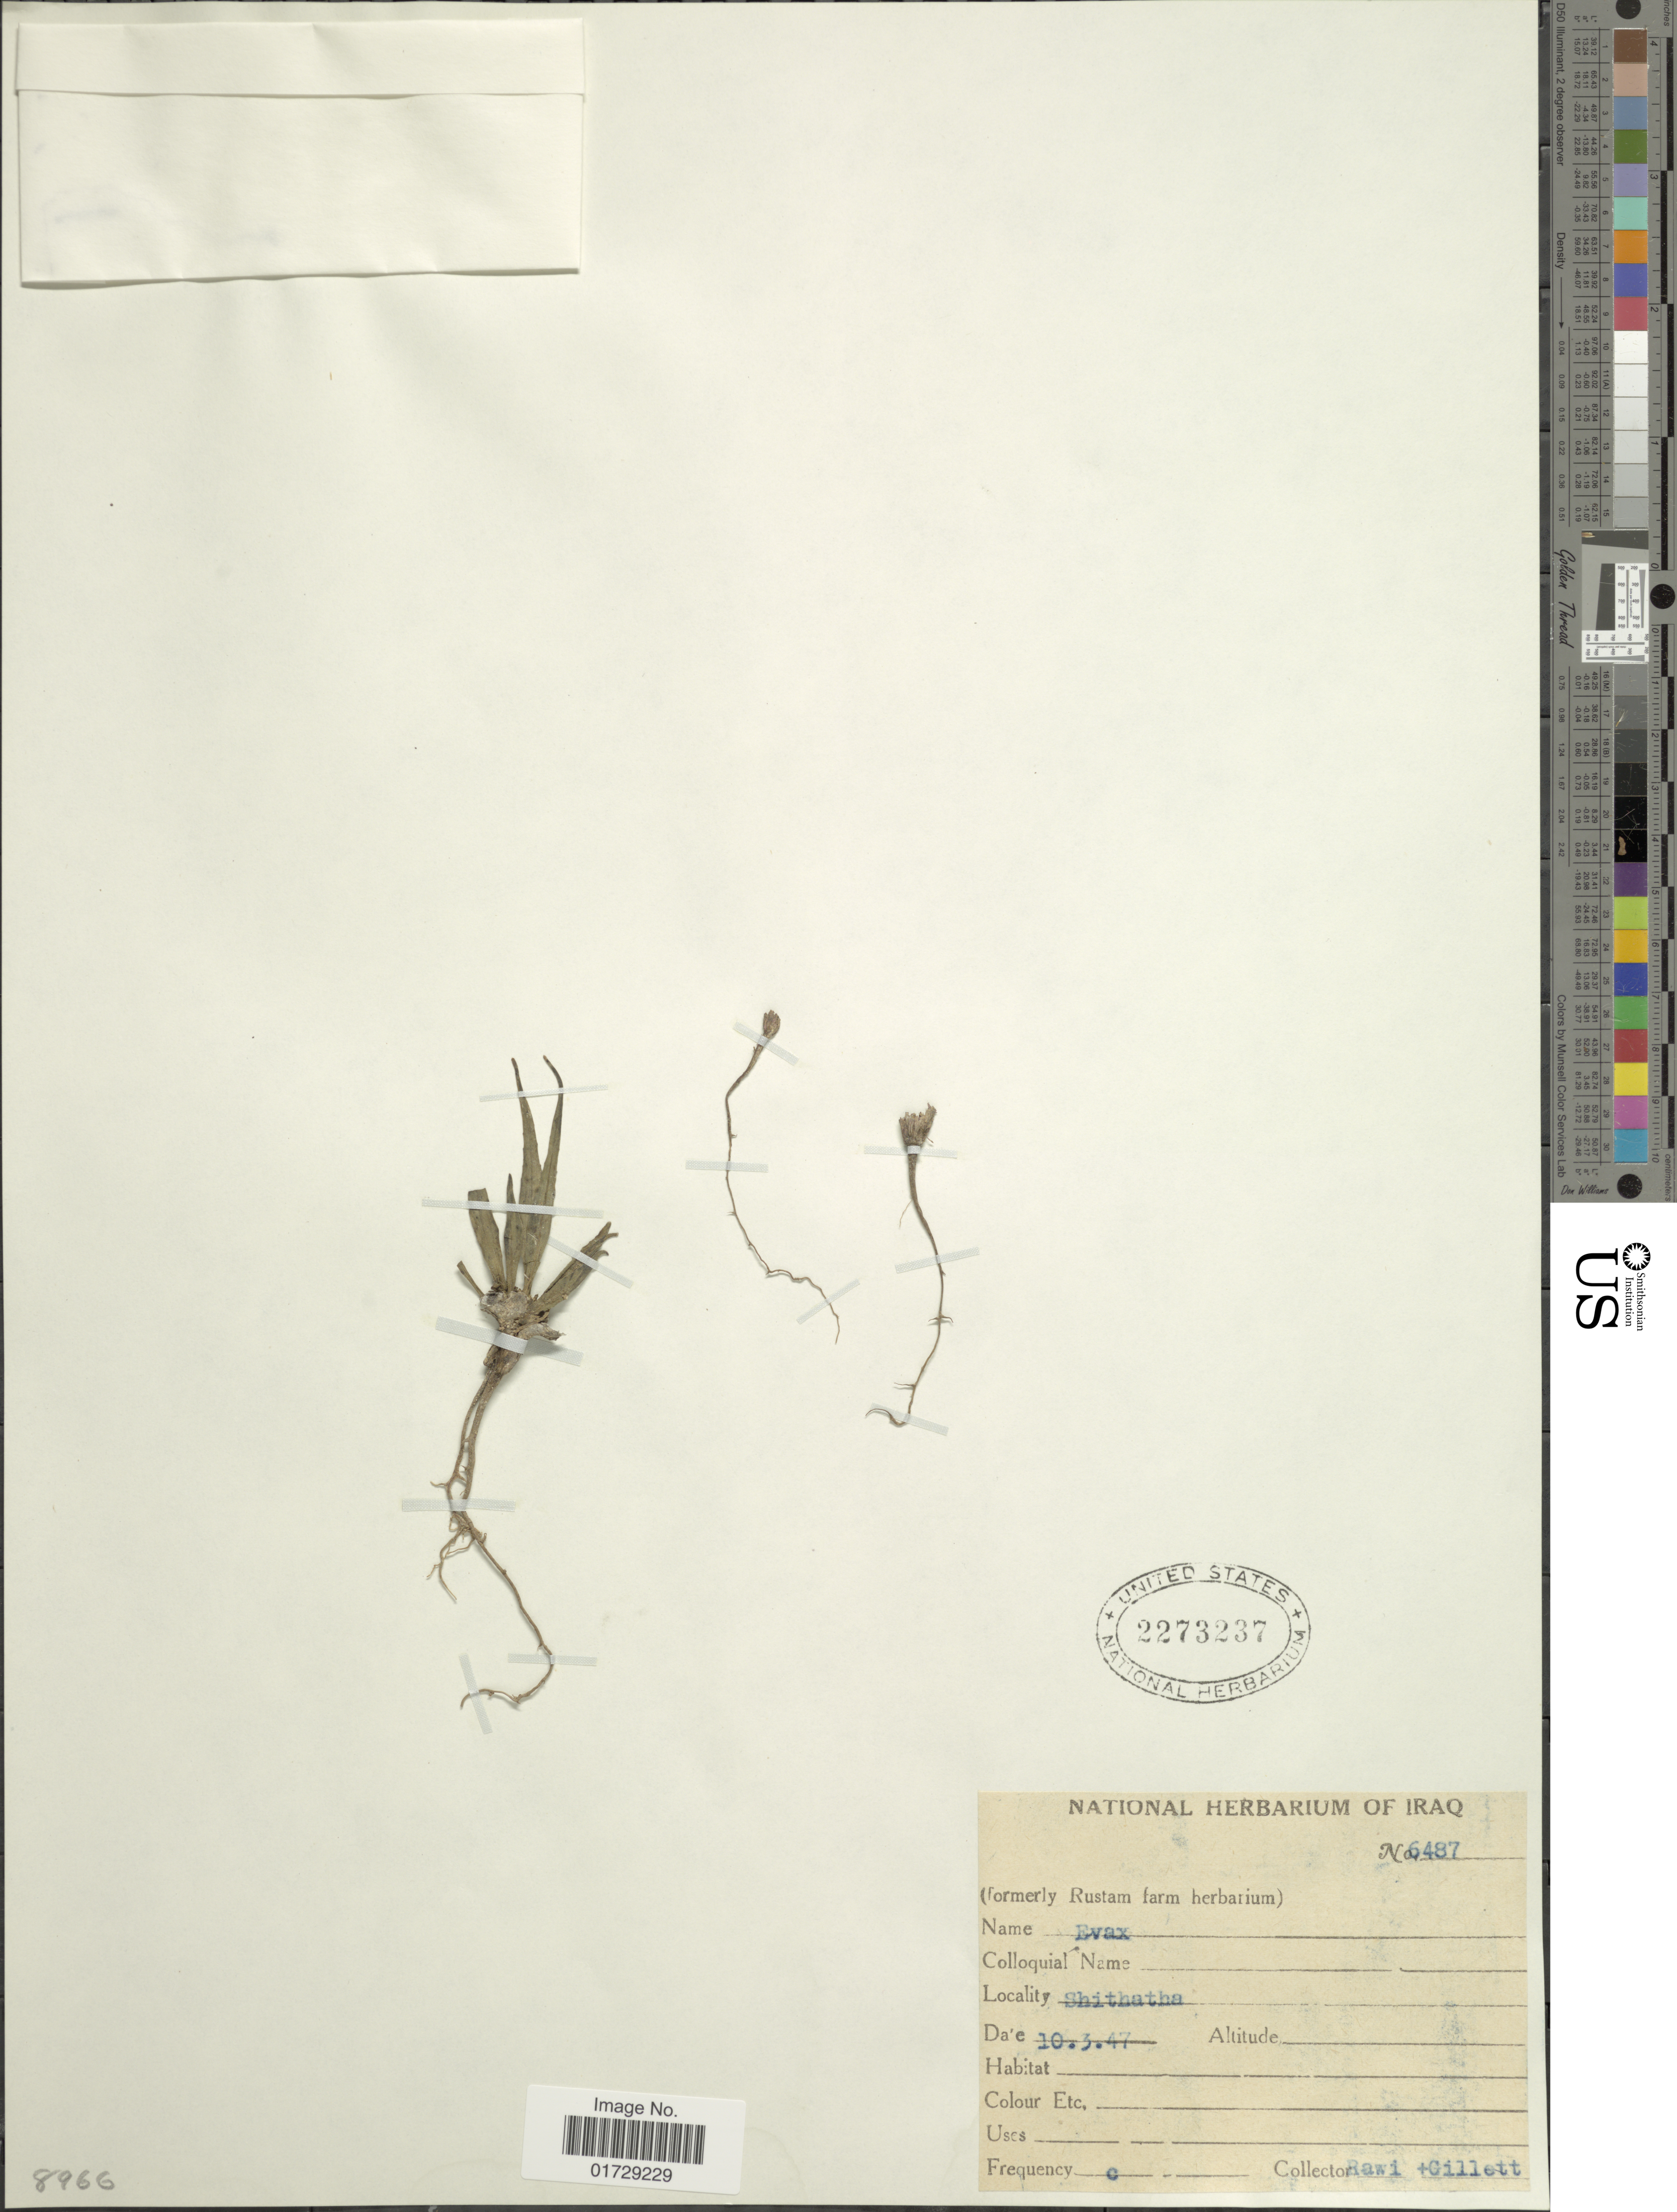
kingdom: Plantae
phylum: Tracheophyta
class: Magnoliopsida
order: Asterales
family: Asteraceae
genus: Evax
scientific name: Evax sp.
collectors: -. Rawi & Gillett, --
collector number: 6487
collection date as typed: Transcribed d/m/y: 10/3/47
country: Iraq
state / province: Al Karbala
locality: Shithatha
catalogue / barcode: US 2273237